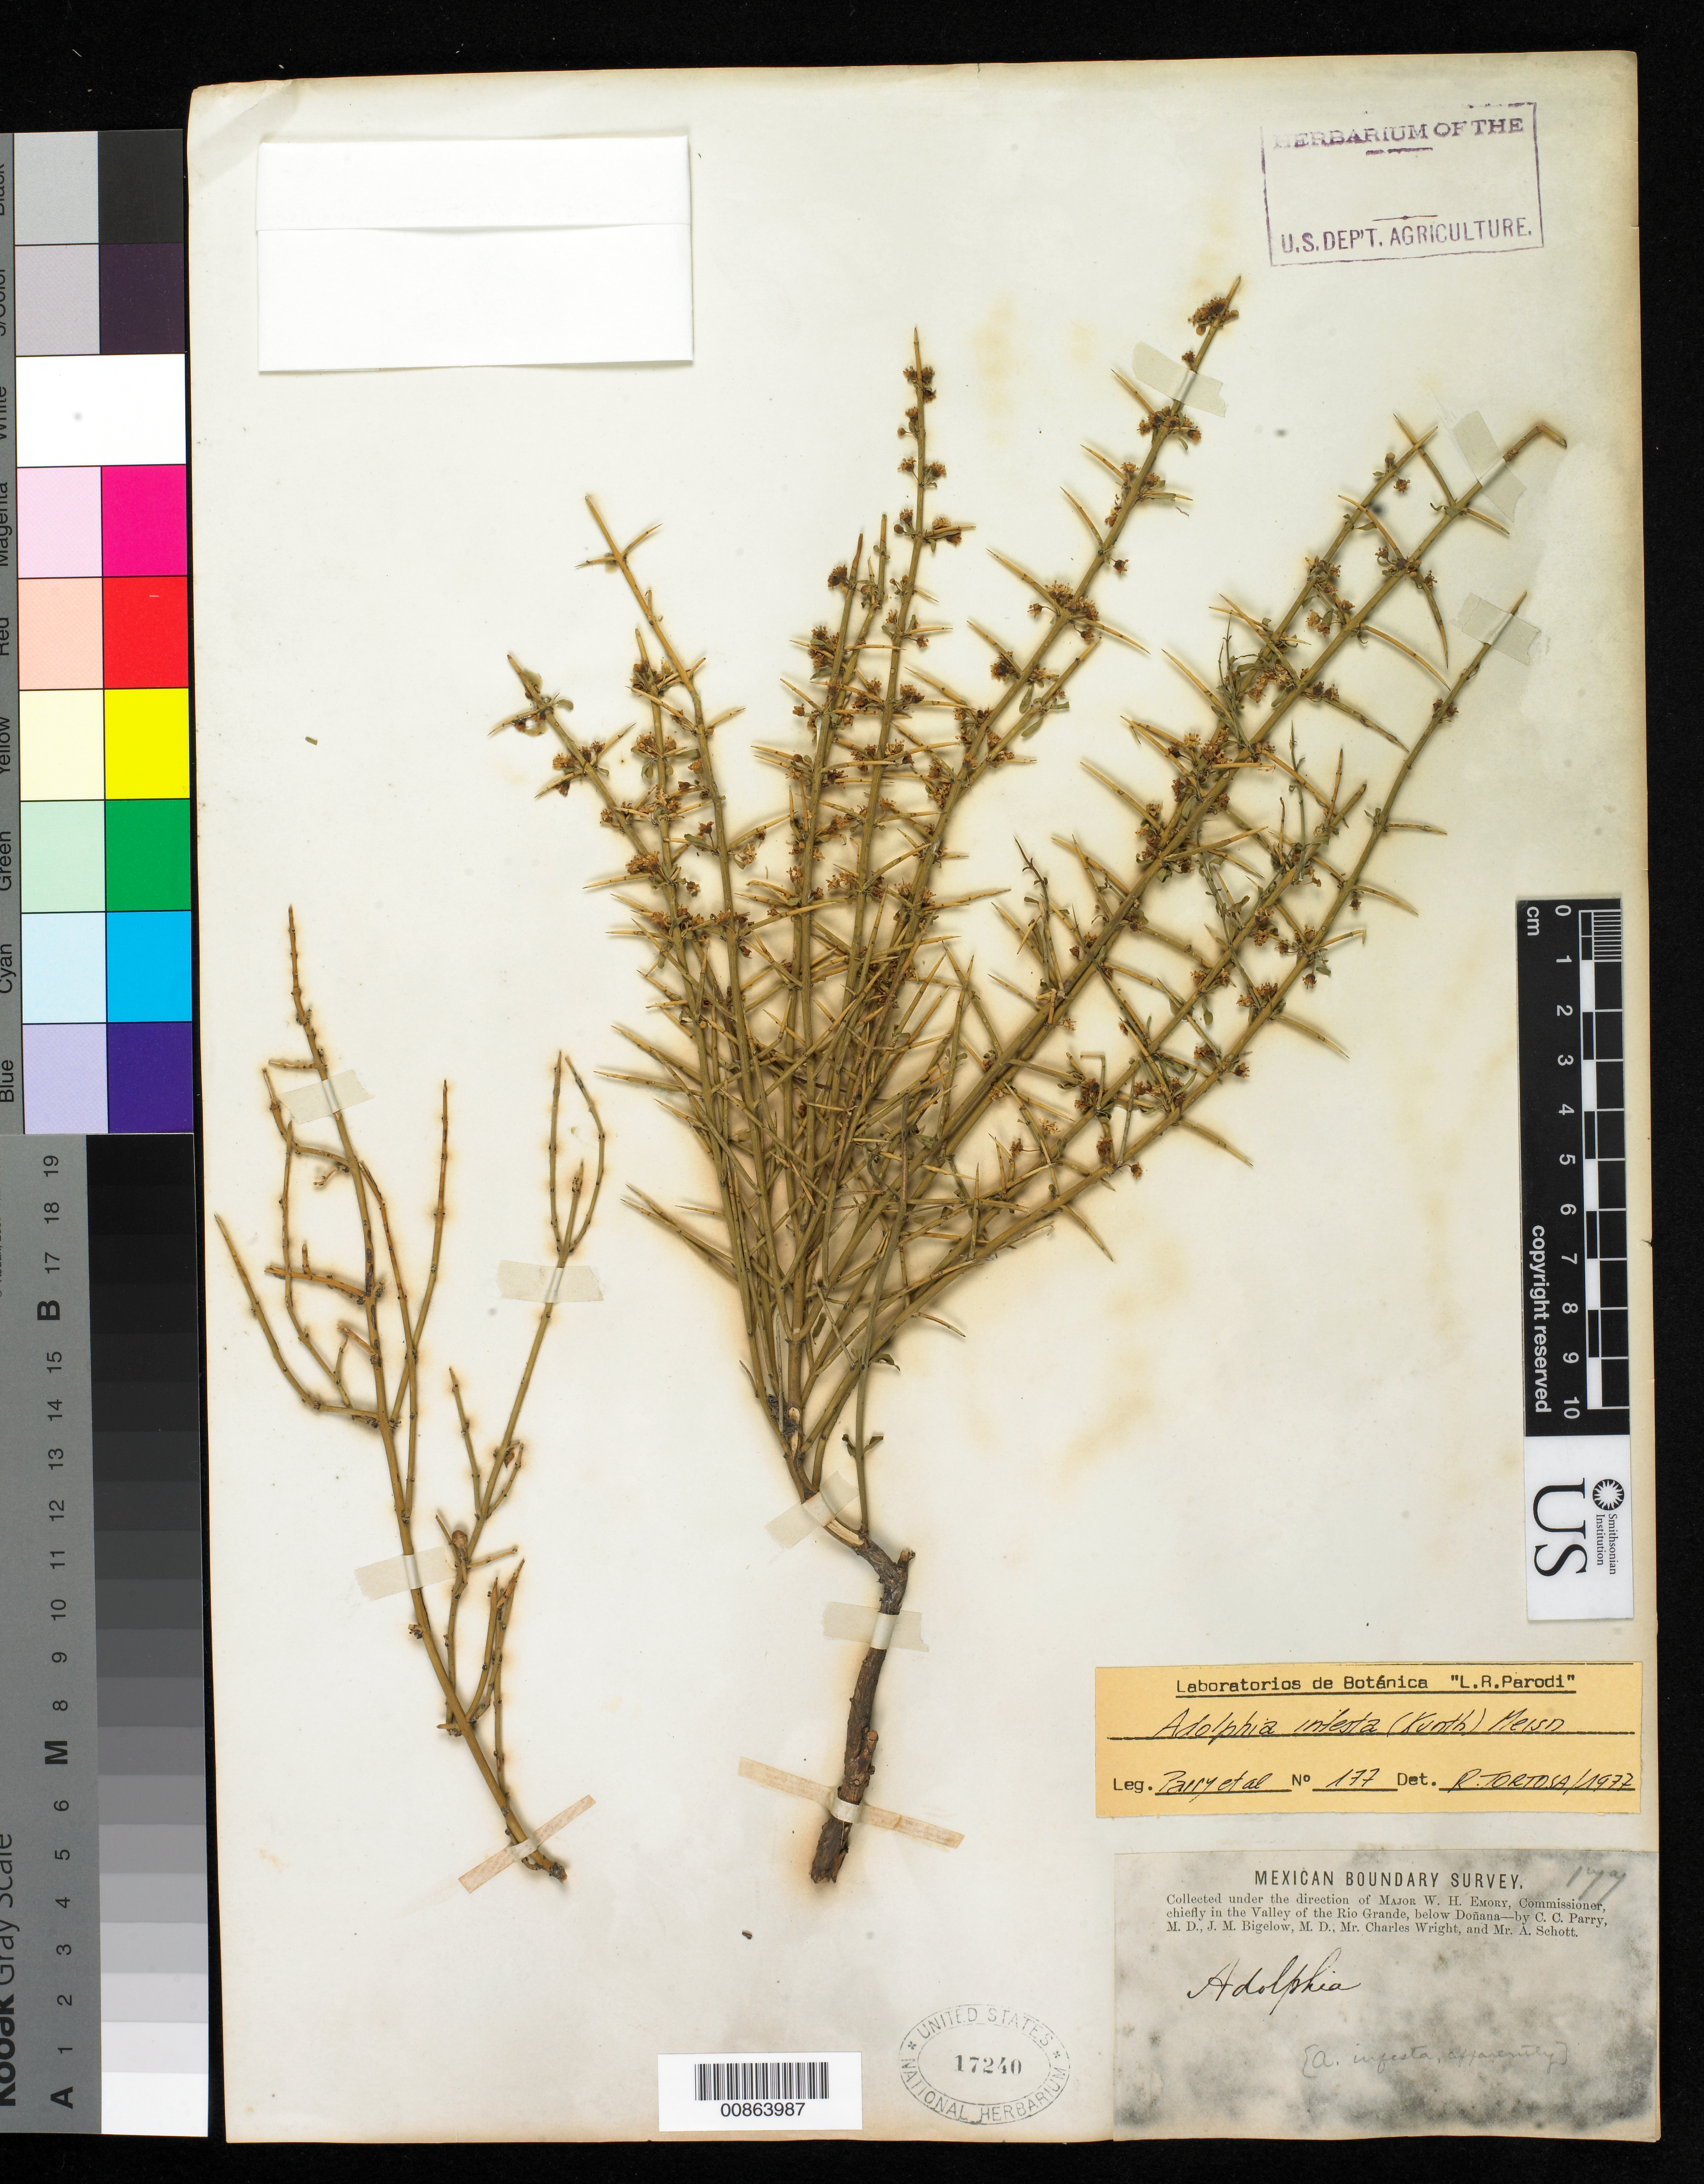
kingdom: Plantae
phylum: Tracheophyta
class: Magnoliopsida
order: Rosales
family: Rhamnaceae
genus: Adolphia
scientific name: Adolphia infesta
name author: (Kunth) Meisn.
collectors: C. C. Parry, J. M. Bigelow, C. Wright & A. C. V. Schott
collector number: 177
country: United States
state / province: New Mexico / Texas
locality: Valley of the Rio Grande, below Doñana.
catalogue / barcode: US 17240